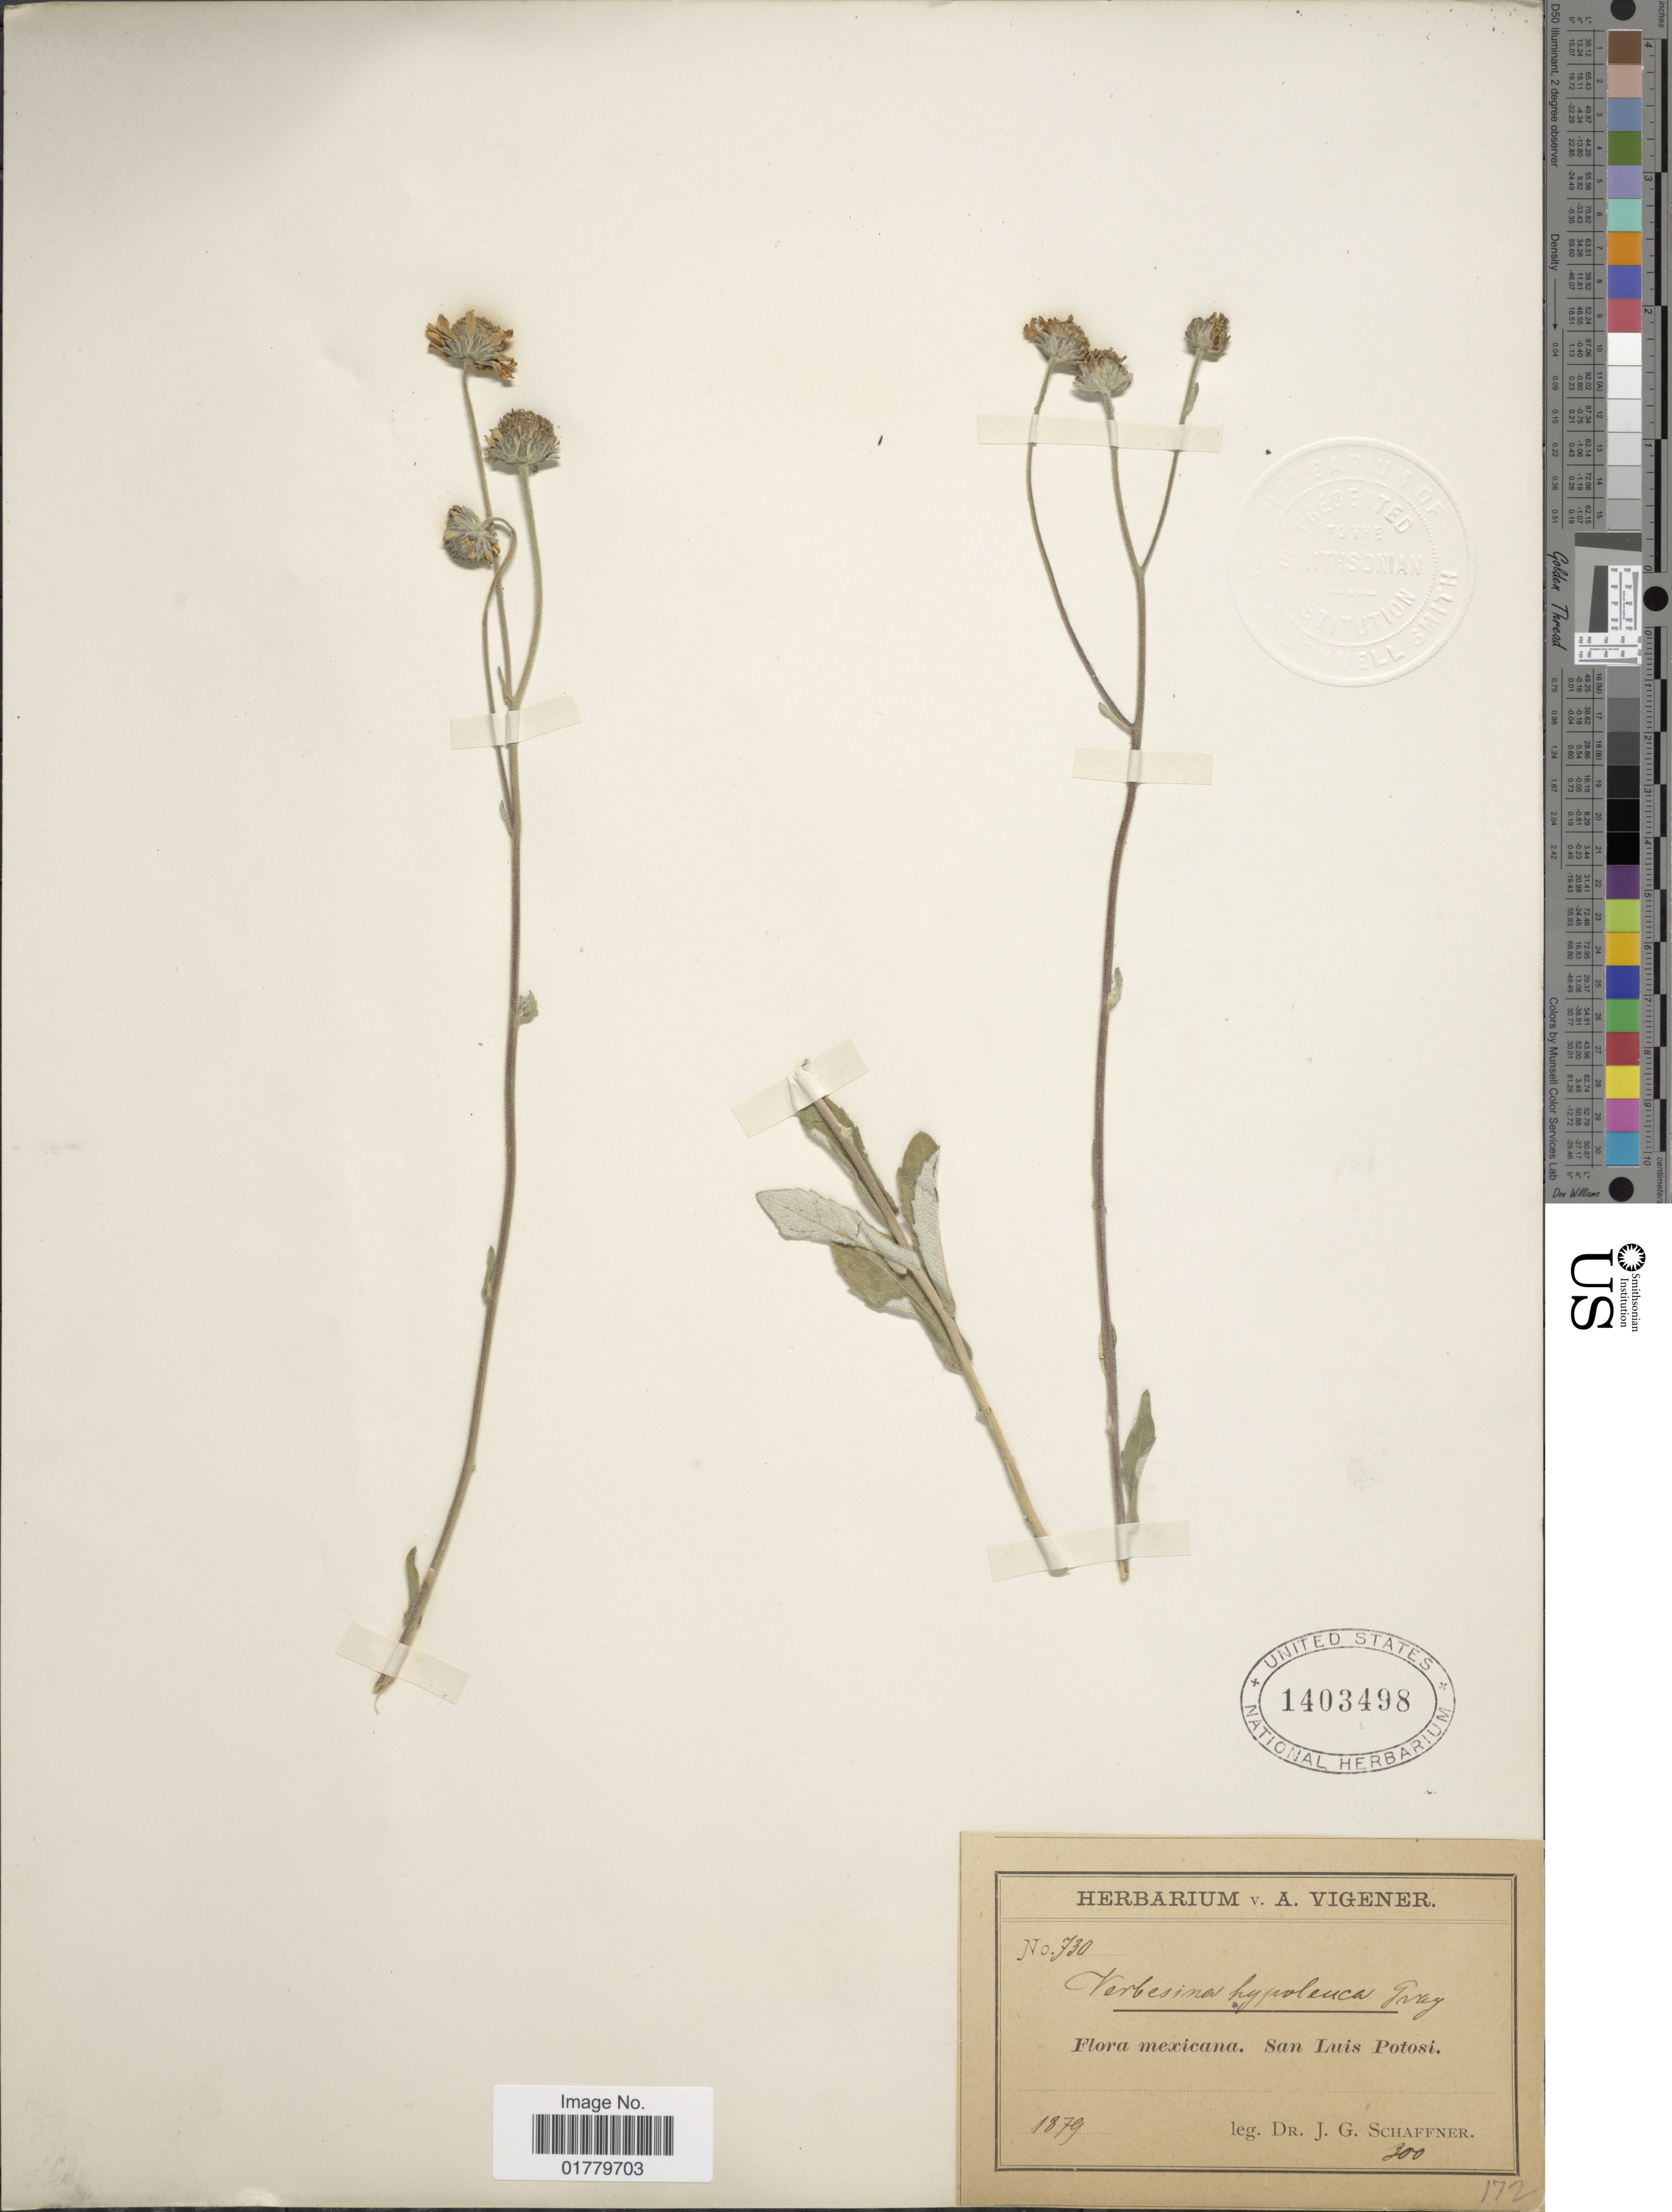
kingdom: Plantae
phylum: Tracheophyta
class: Magnoliopsida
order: Asterales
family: Asteraceae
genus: Verbesina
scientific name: Verbesina hypoleuca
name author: A. Gray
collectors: J. G. Schaffner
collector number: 730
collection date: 1879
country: Mexico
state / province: San Luis Potosí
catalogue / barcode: US 1403498